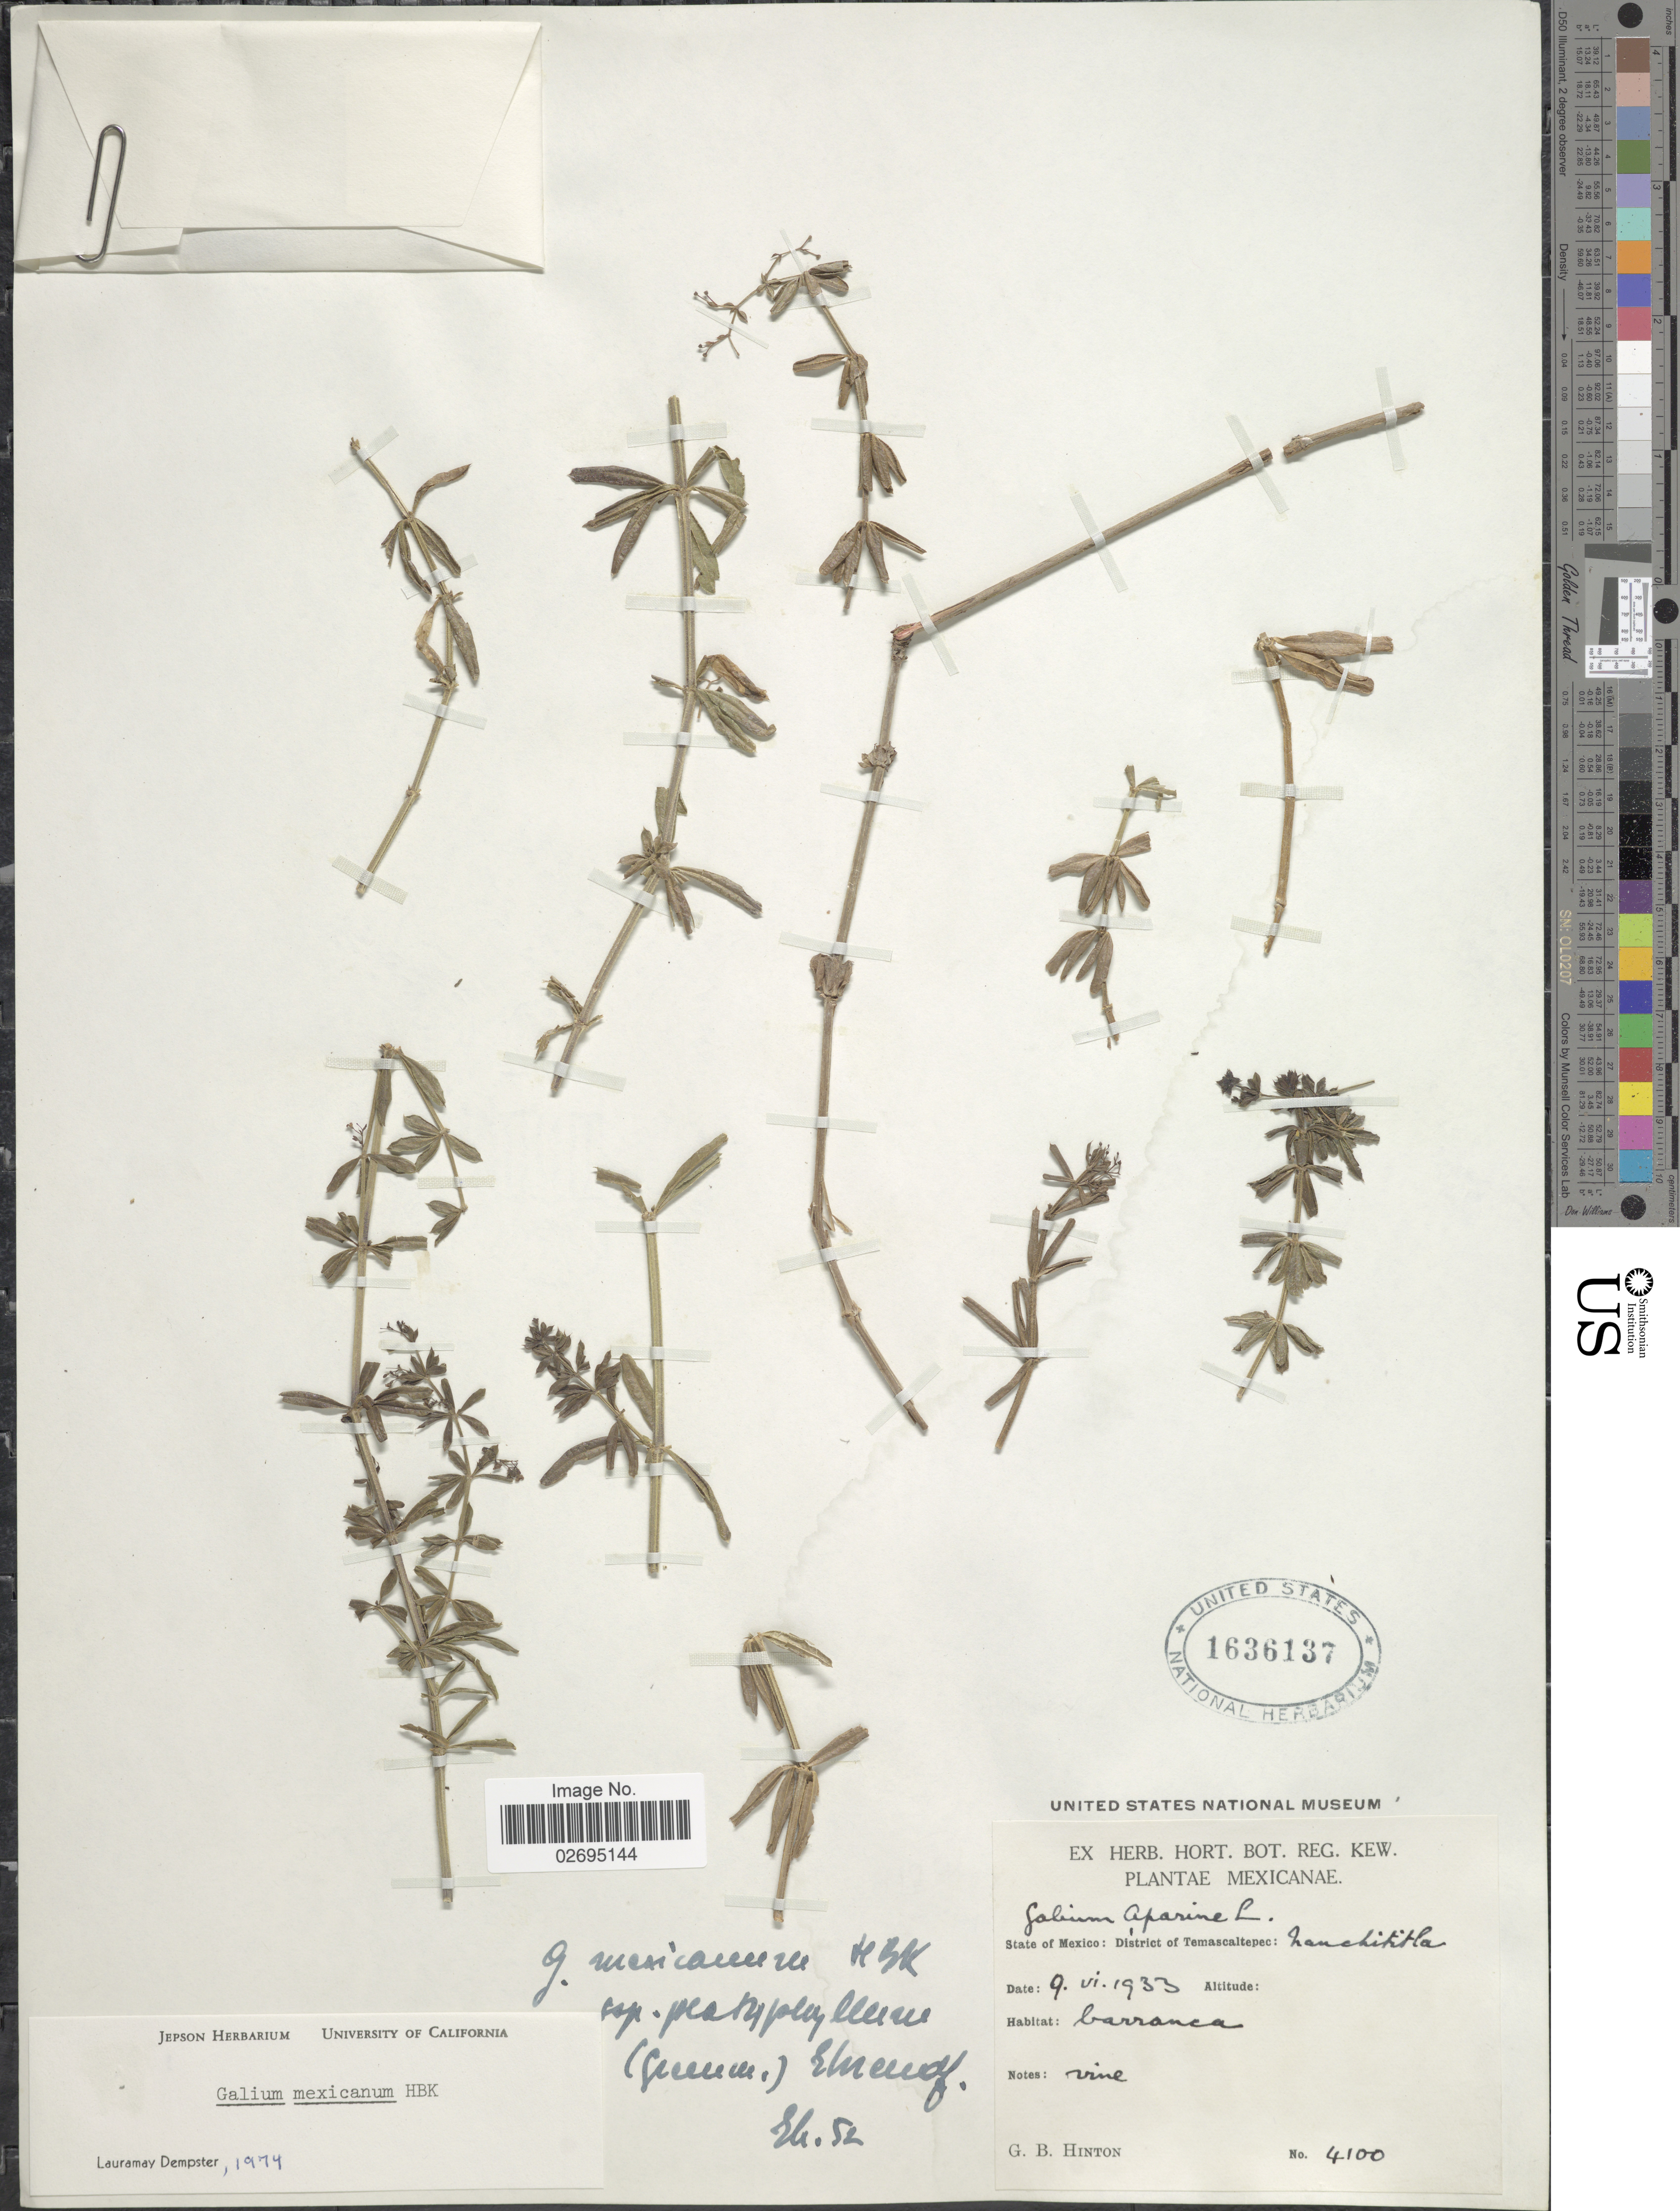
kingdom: Plantae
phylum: Tracheophyta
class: Magnoliopsida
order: Gentianales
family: Rubiaceae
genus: Galium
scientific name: Galium mexicanum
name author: Kunth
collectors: G. B. Hinton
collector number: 4100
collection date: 1933-06-09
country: Mexico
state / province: México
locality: District of Temascaltepec. Nanchititla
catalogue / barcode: US 1636137